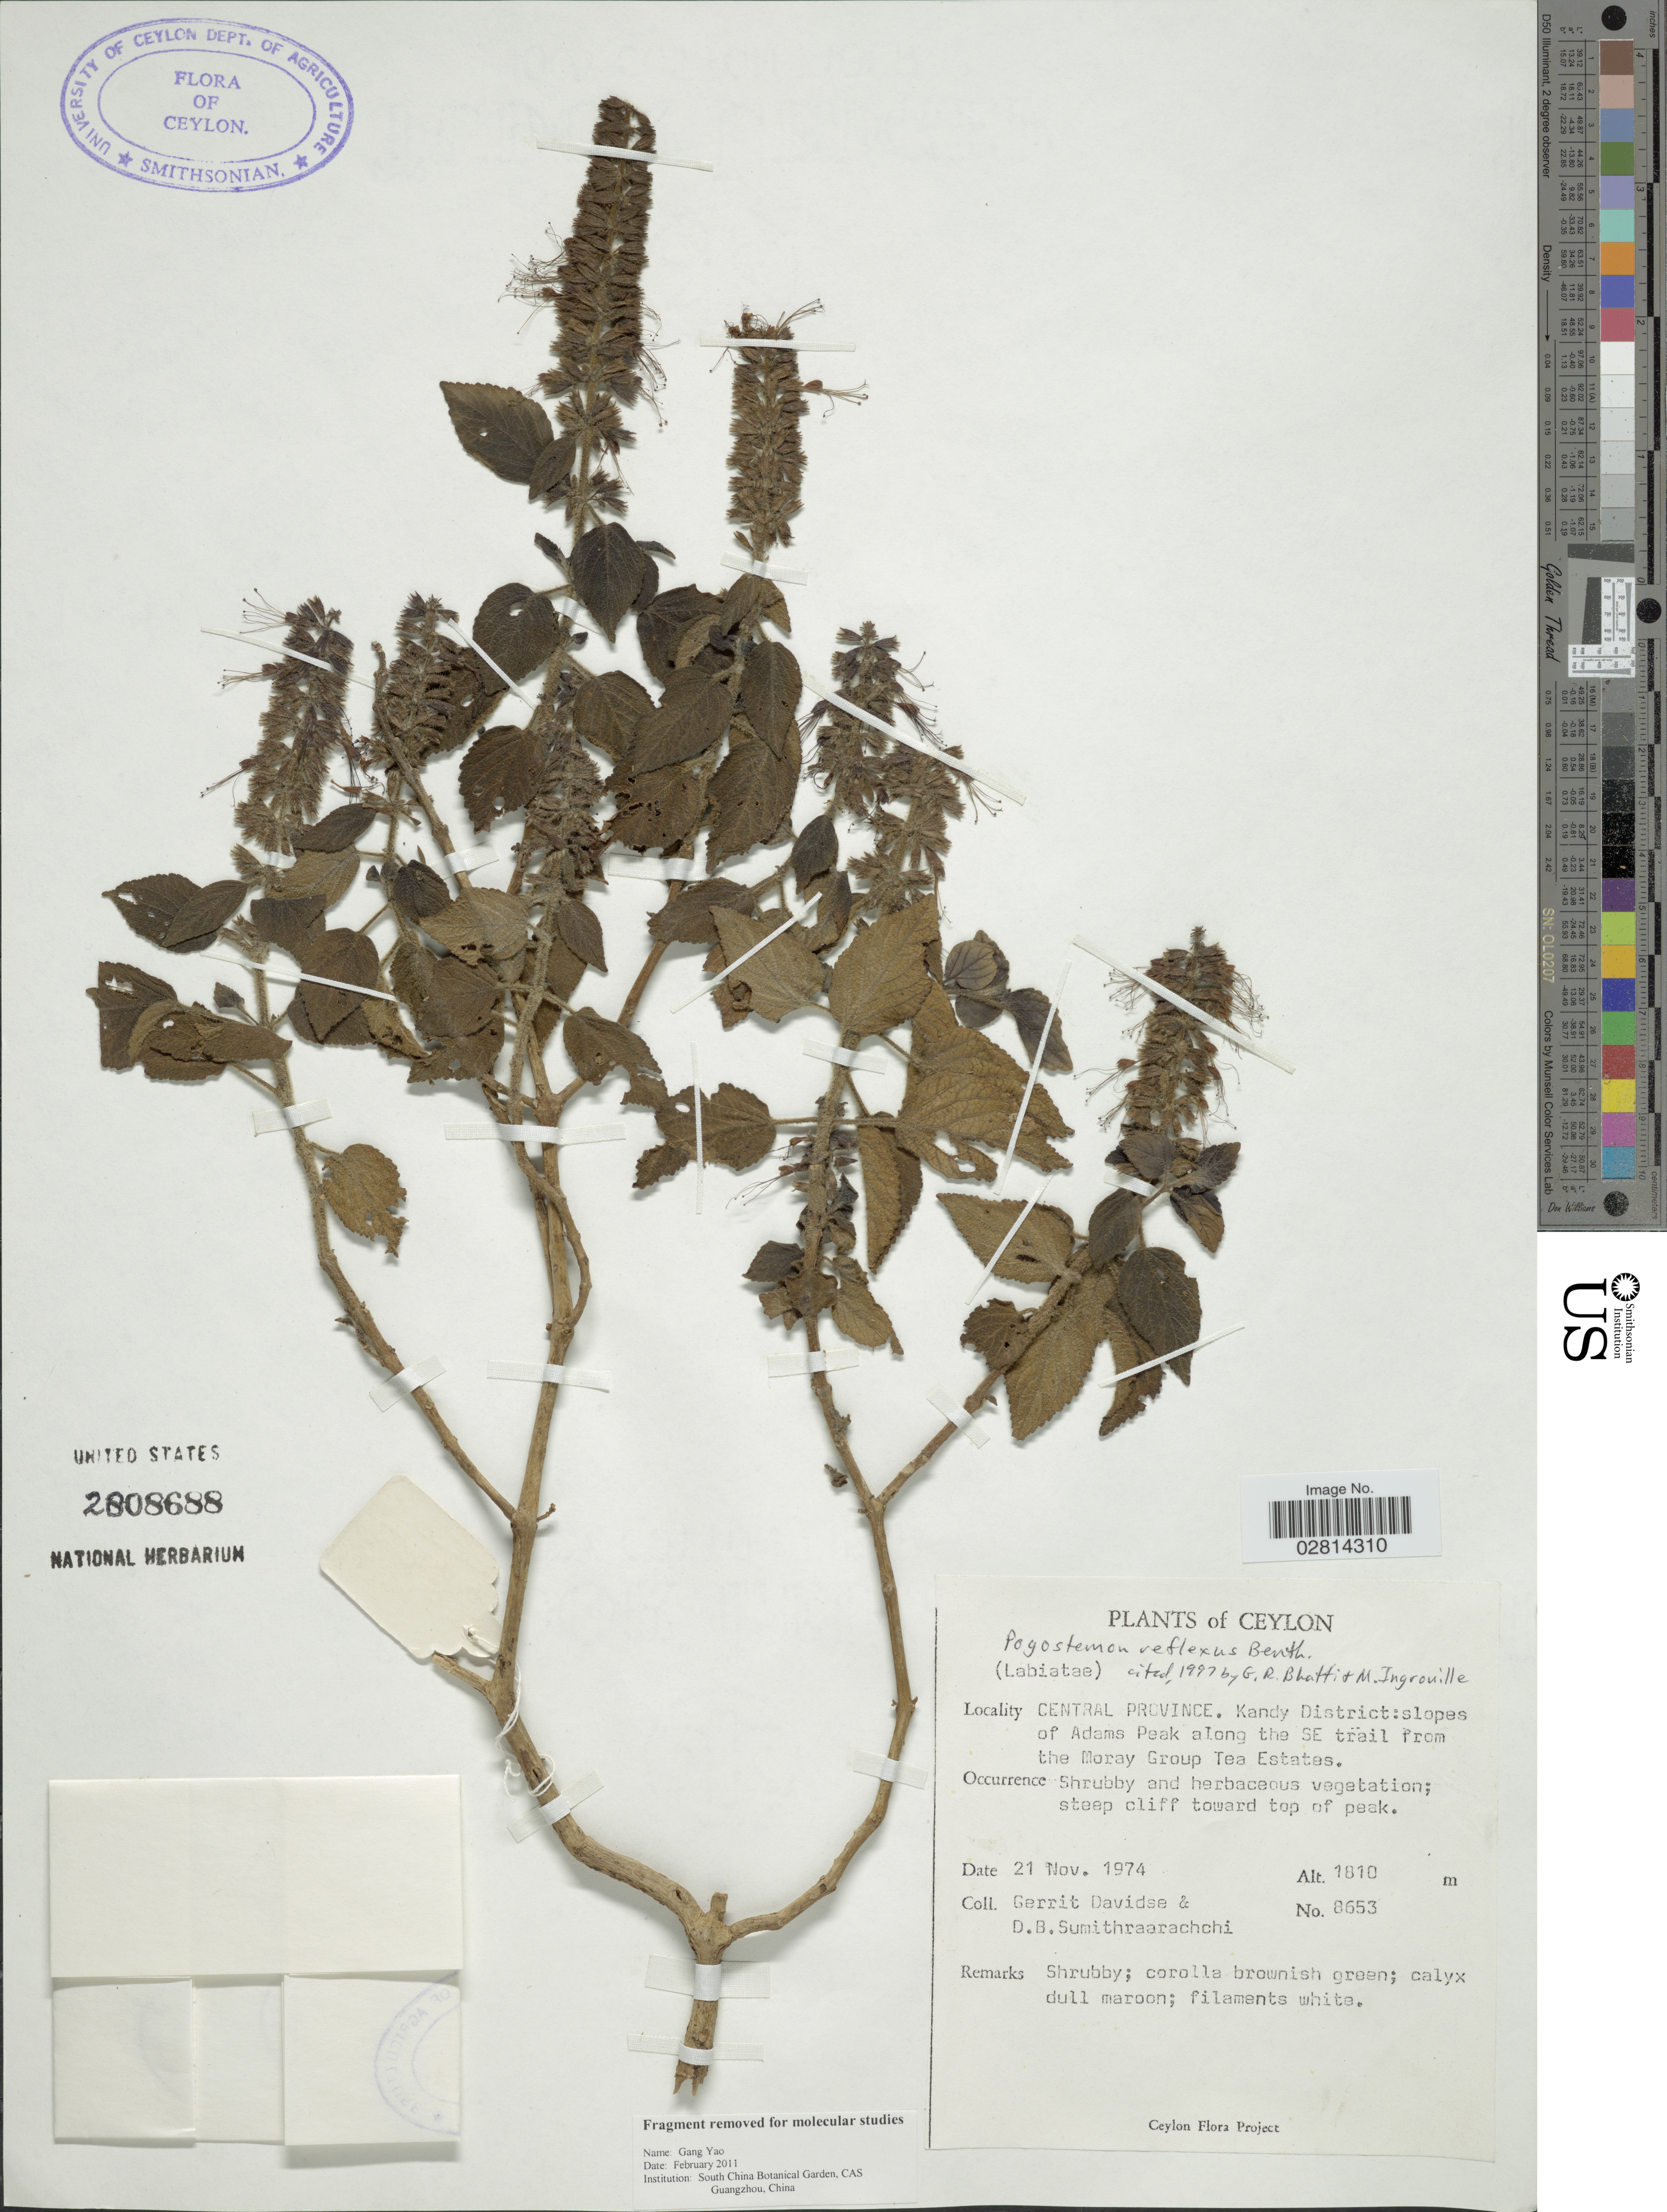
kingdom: Plantae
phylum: Tracheophyta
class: Magnoliopsida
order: Lamiales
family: Lamiaceae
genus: Pogostemon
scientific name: Pogostemon reflexus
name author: Benth.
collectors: G. Davidse & D. B. Sumithraarachchi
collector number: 8653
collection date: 1974-11-21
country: Sri Lanka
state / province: Central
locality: Ceylon. Kandy District: slopes of Adams Peak along the Se trail from the Moray Group Tea Estates.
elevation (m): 1810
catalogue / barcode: US 2808688